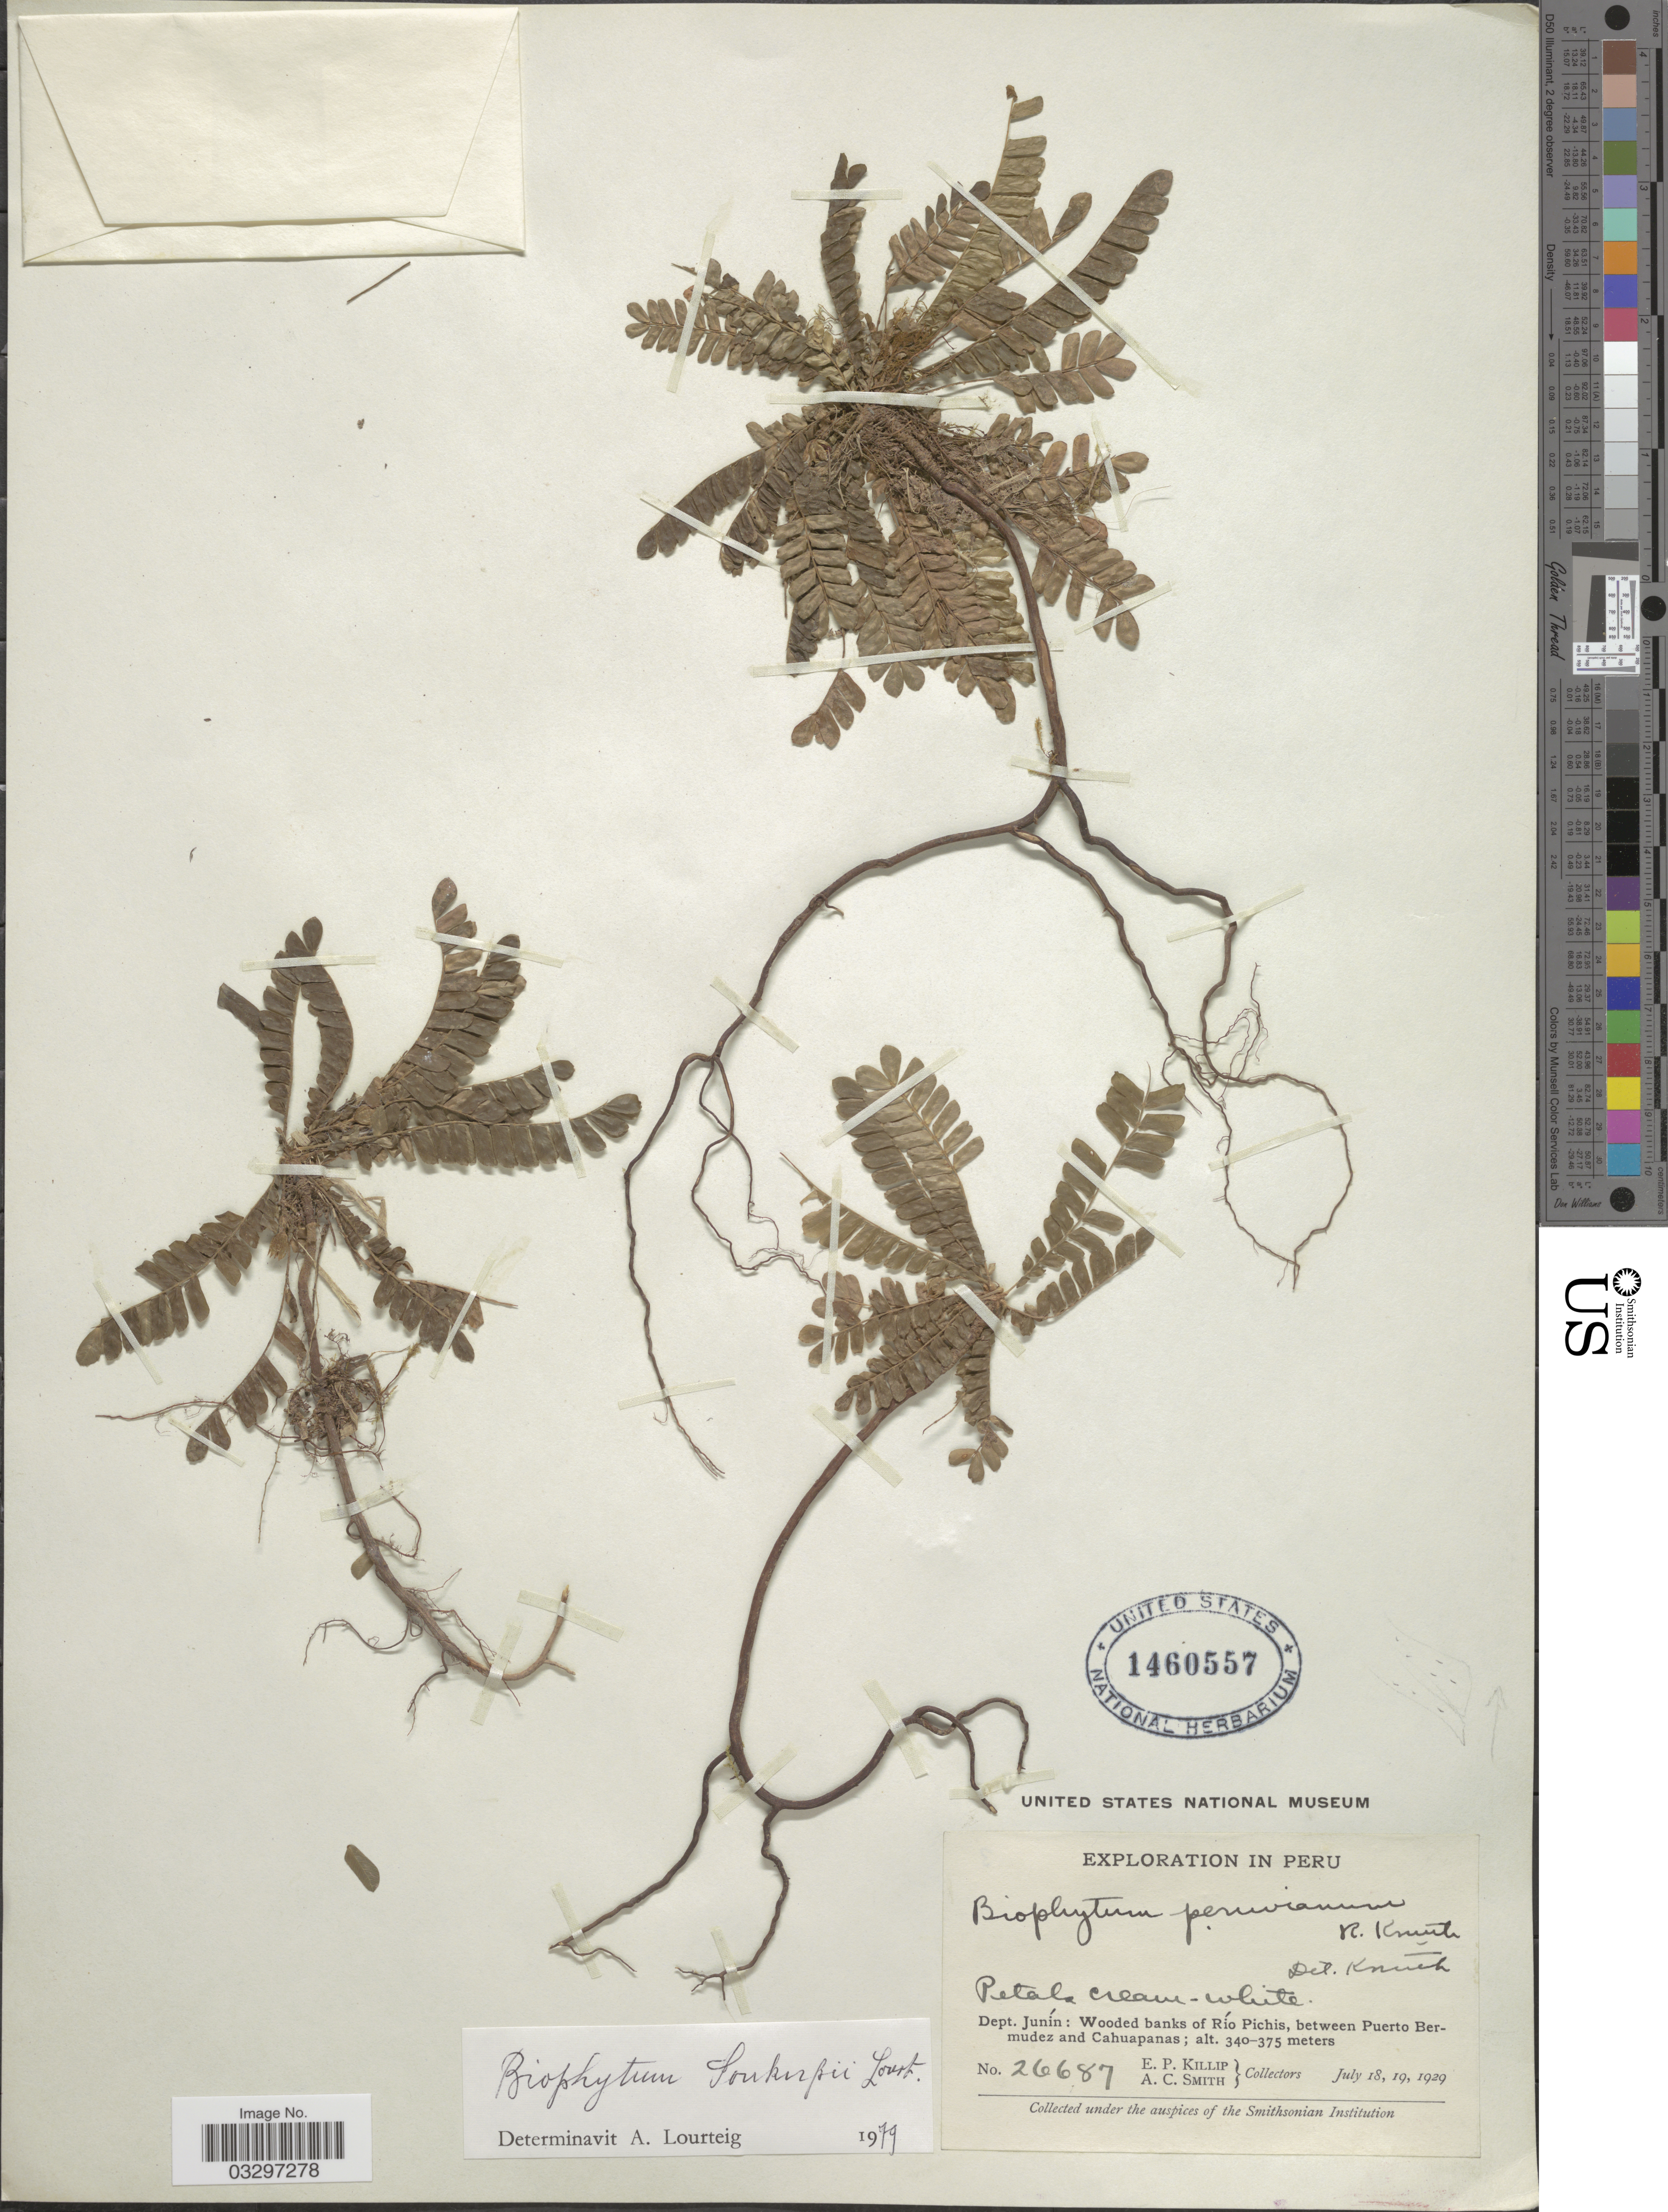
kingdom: Plantae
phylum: Tracheophyta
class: Magnoliopsida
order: Oxalidales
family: Oxalidaceae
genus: Biophytum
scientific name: Biophytum soukupii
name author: Lourteig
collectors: E. P. Killip & A. C. Smith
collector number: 26687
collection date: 1929-07-18/1929-07-19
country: Peru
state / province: Junín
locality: Dept. Junín: Wooded banks of Río Pichis, between Puerto Bermudez and Cahuapanas.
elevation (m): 340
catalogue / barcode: US 1460557